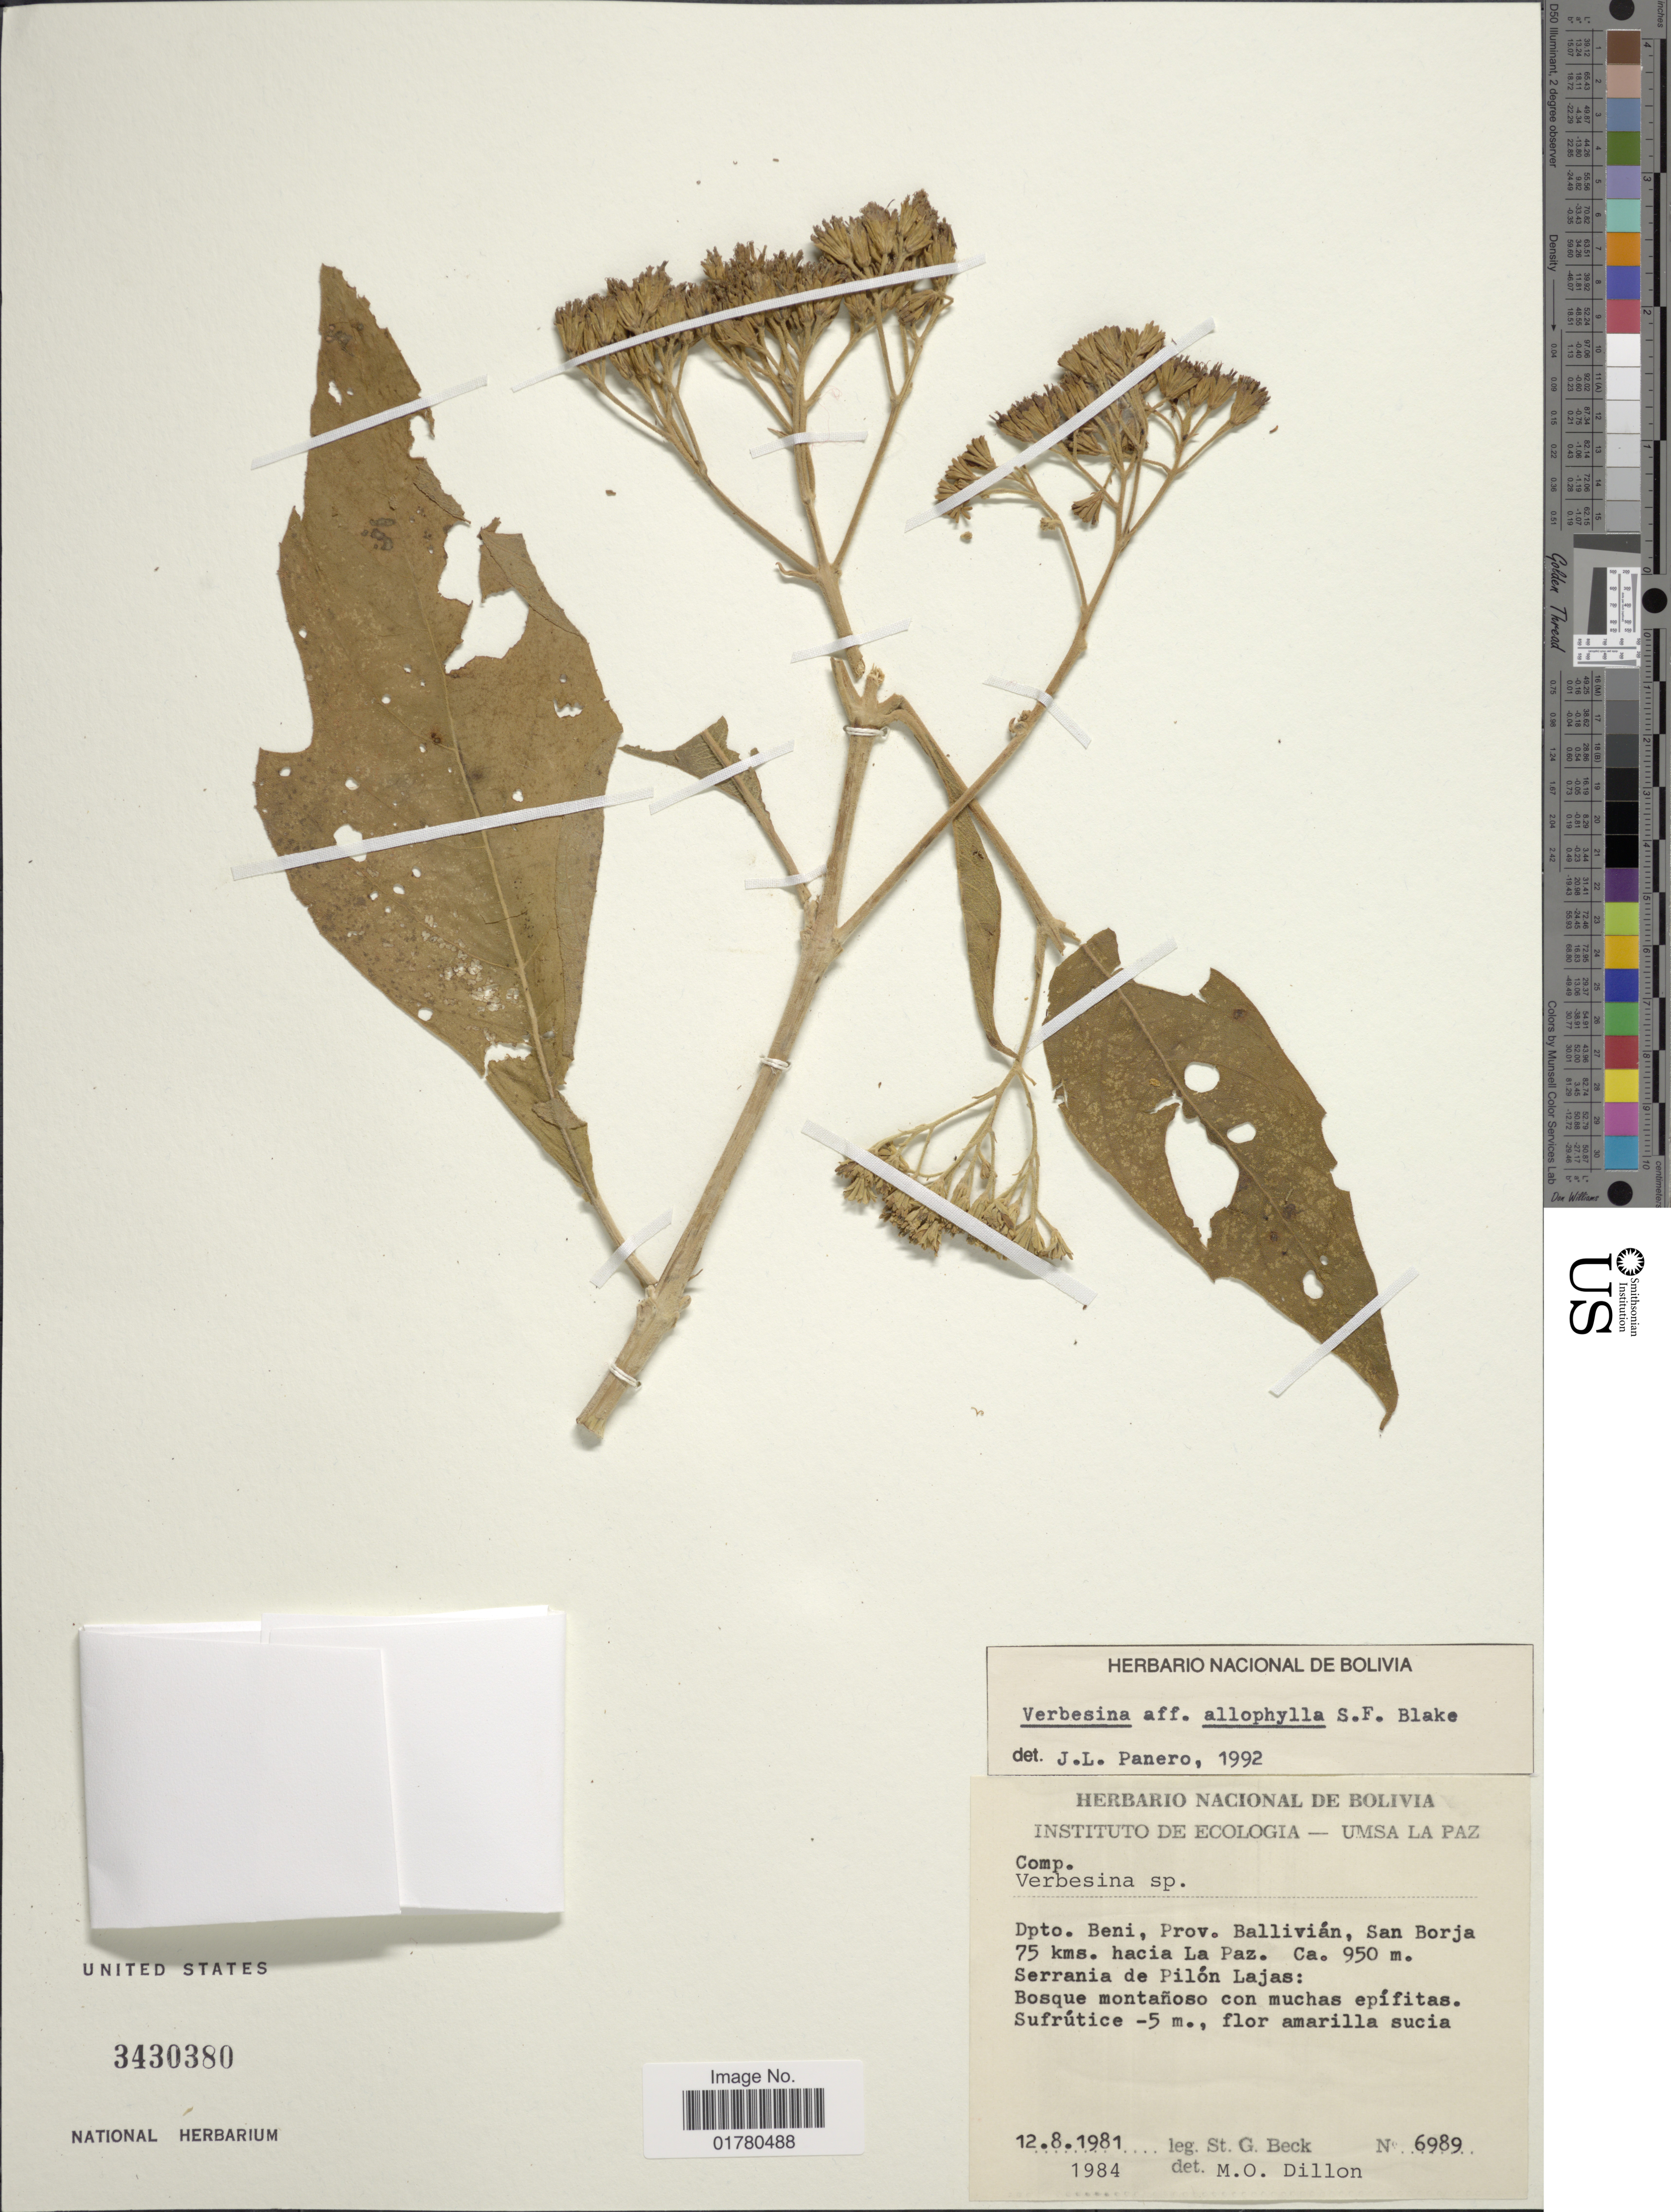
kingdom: Plantae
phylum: Tracheophyta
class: Magnoliopsida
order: Asterales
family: Asteraceae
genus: Verbesina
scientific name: Verbesina allophylla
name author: Blake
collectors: S. G. Beck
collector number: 6989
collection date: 1981-08-12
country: Bolivia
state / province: Beni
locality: Prov. Ballivián, San Borja 75 kms hacia La Paz, Serrania de Pilón Lajas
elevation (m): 950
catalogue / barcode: US 3430380